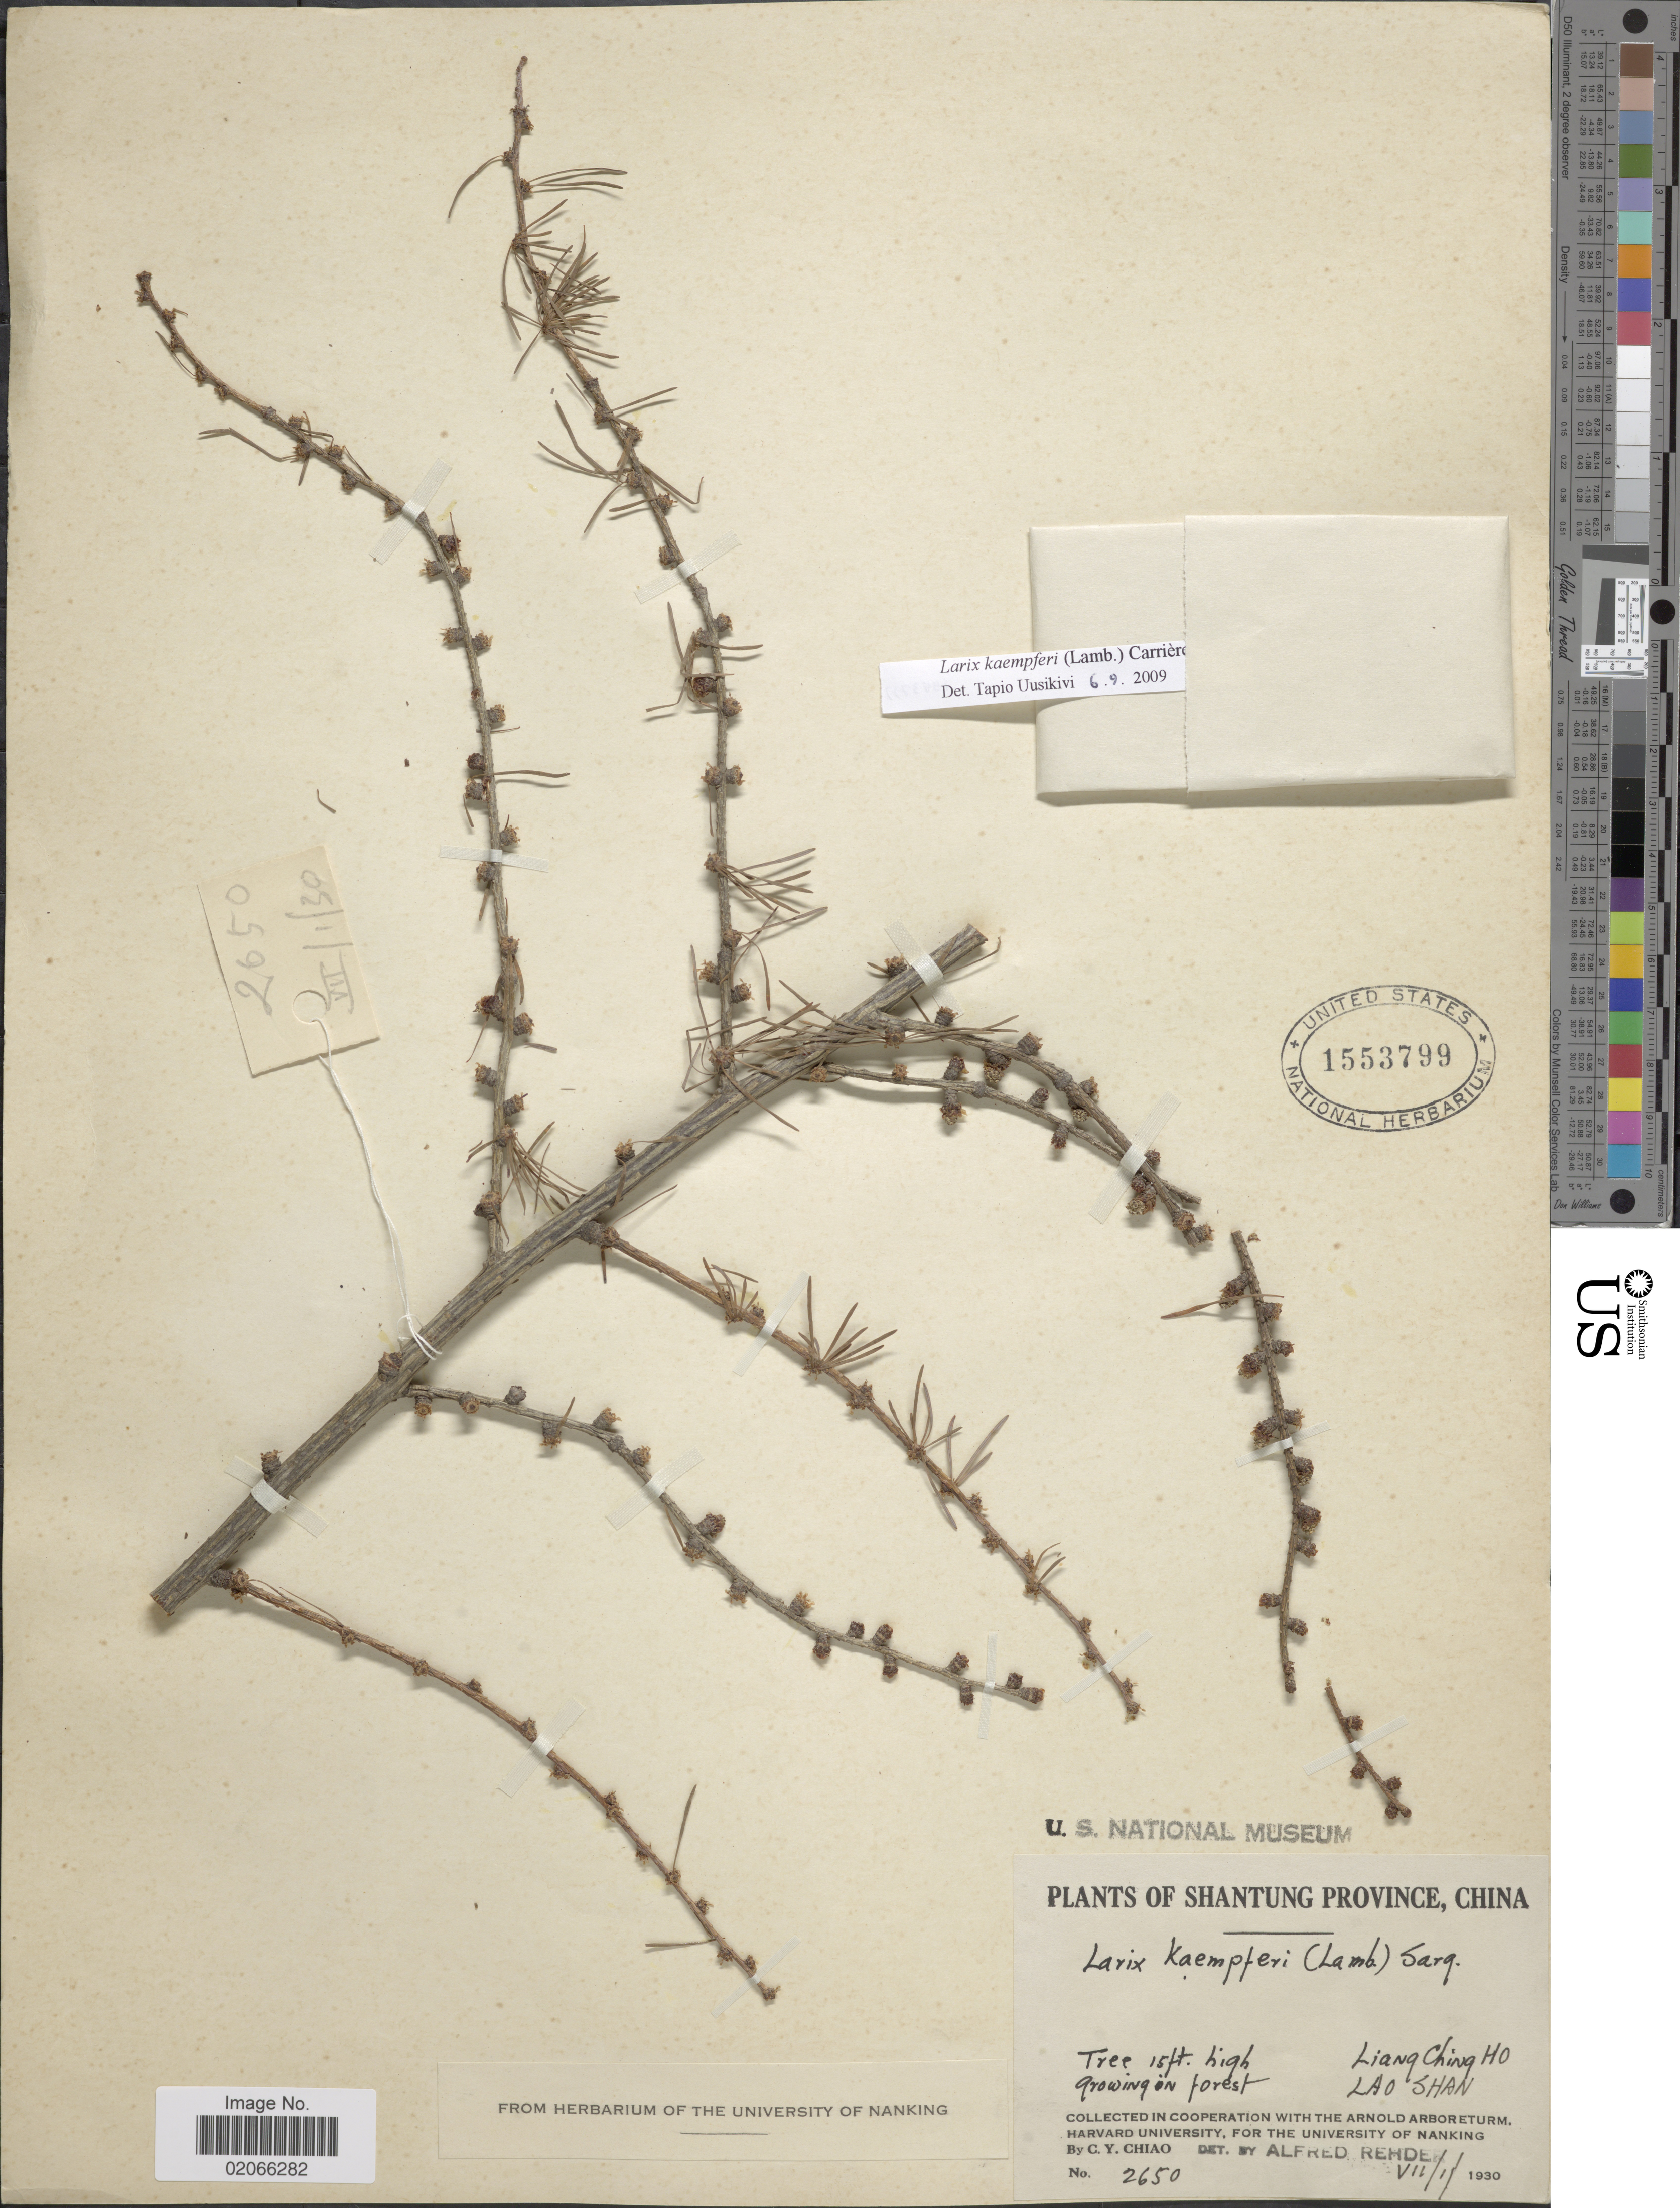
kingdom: Plantae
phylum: Tracheophyta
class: Pinopsida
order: Pinales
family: Pinaceae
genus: Larix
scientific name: Larix kaempferi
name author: (Lamb.) Carrière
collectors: C. Y. Chiao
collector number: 2650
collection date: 1930-07-01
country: China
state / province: Shandong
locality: Shantung Province, Liang Ching Ho, Lao Shan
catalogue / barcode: US 1553799